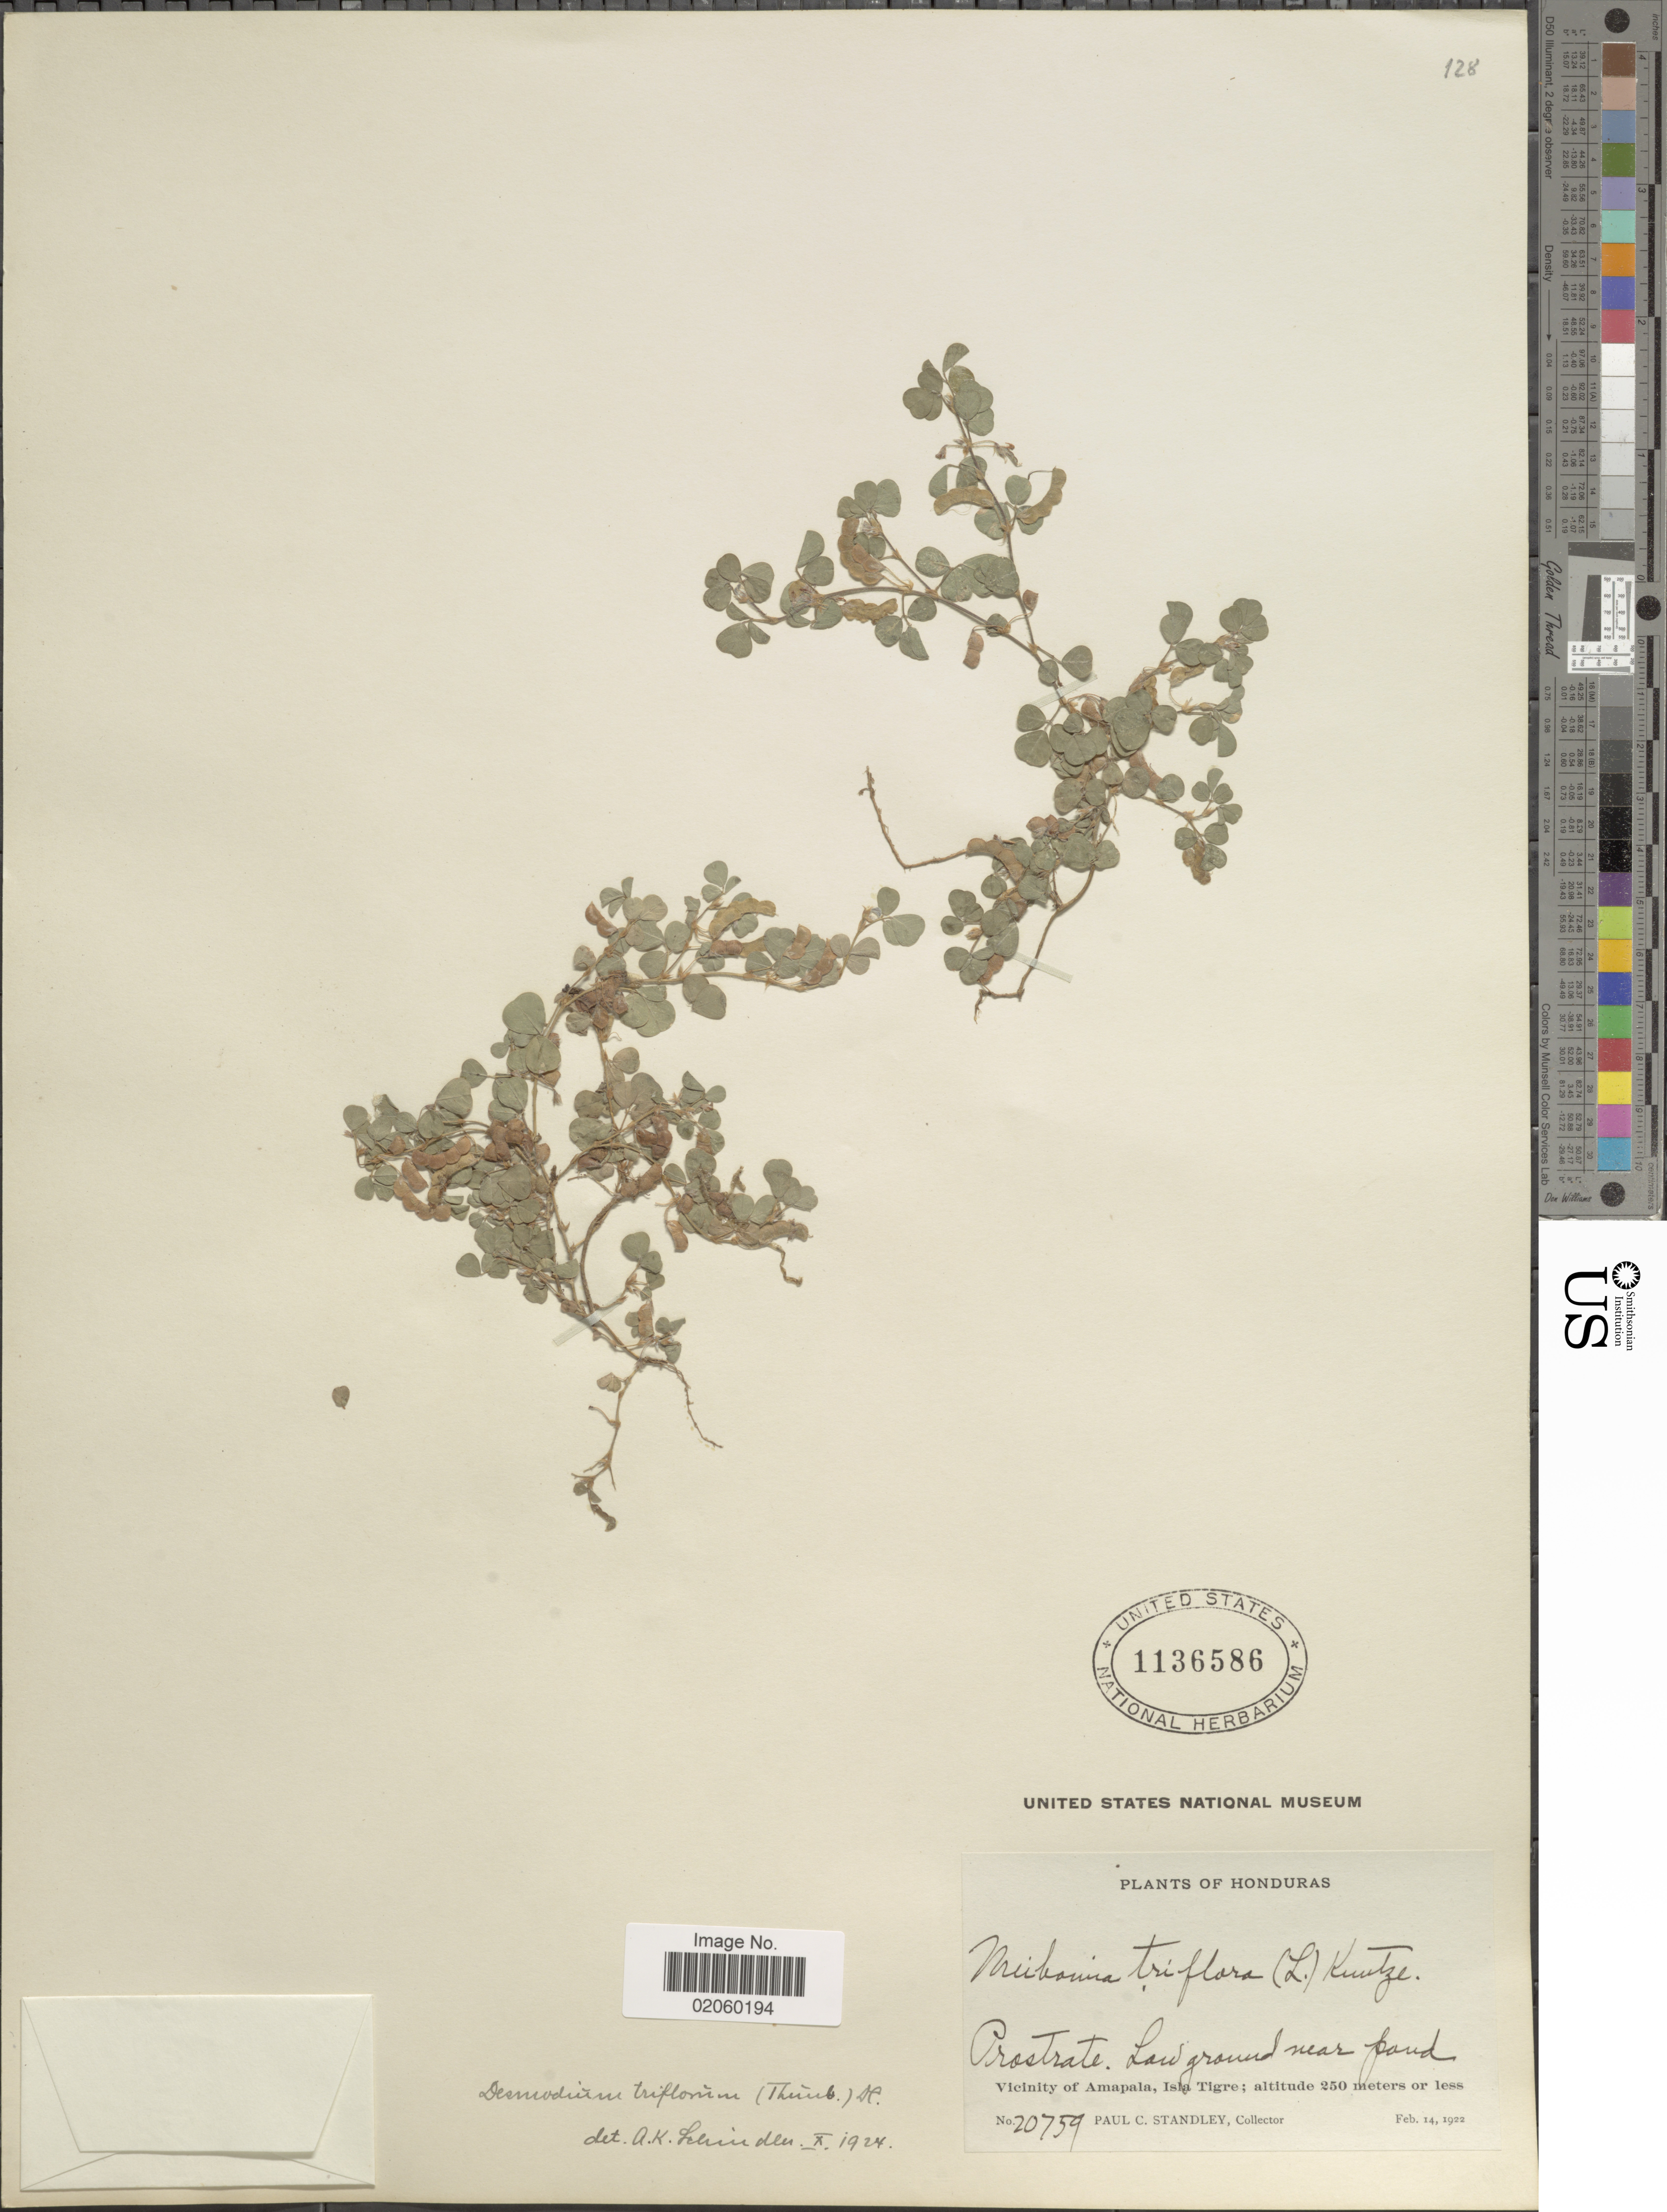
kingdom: Plantae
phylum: Tracheophyta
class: Magnoliopsida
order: Fabales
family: Fabaceae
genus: Grona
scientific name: Grona triflora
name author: (L.) H. Ohashi & K. Ohashi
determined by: Strong, Mark T., (BOT), Smithsonian Institution - National Museum of Natural History (UNITED STATES)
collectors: P. C. Standley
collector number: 20759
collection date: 1922-02-14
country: Honduras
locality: Vicinity of Amapala, Isla Tigre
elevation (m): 250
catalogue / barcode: US 1136586